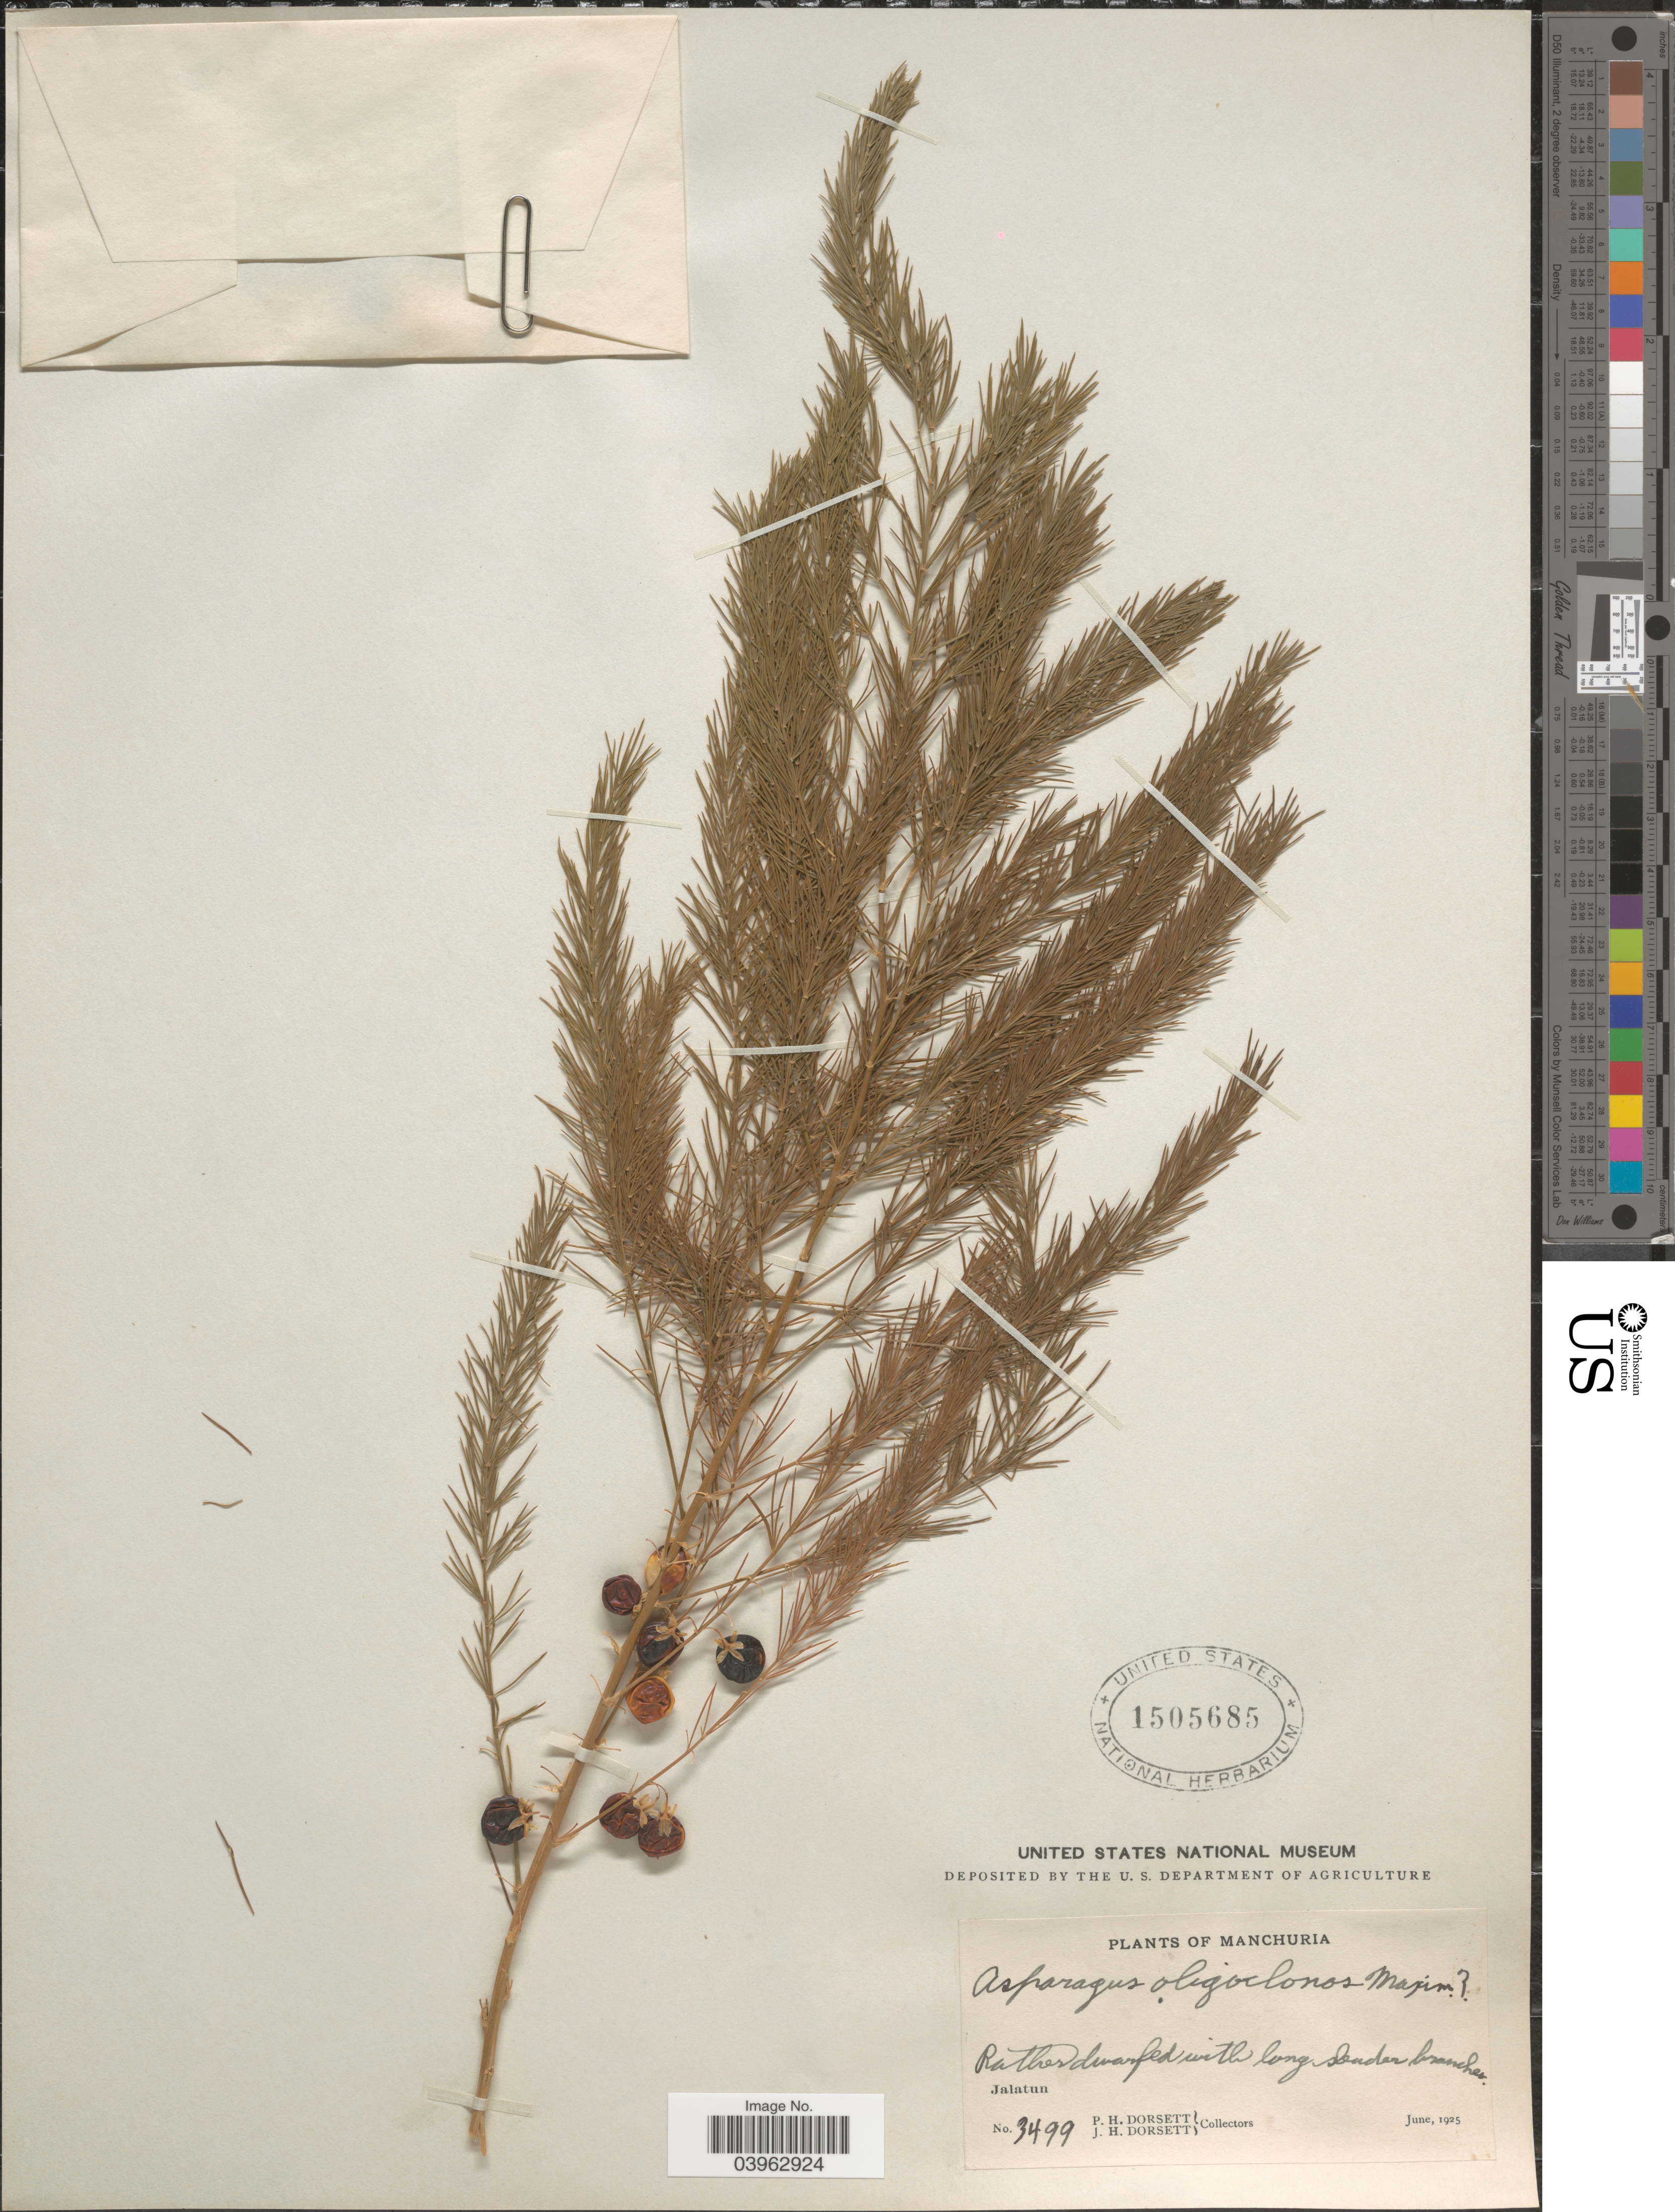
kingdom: Plantae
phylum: Tracheophyta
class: Liliopsida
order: Asparagales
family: Asparagaceae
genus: Asparagus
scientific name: Asparagus oligoclonos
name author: Maxim.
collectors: P. H. Dorsett & J. Dorsett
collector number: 3499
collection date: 1925-06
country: China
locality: Manchuria. Jalatun.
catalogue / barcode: US 1505685